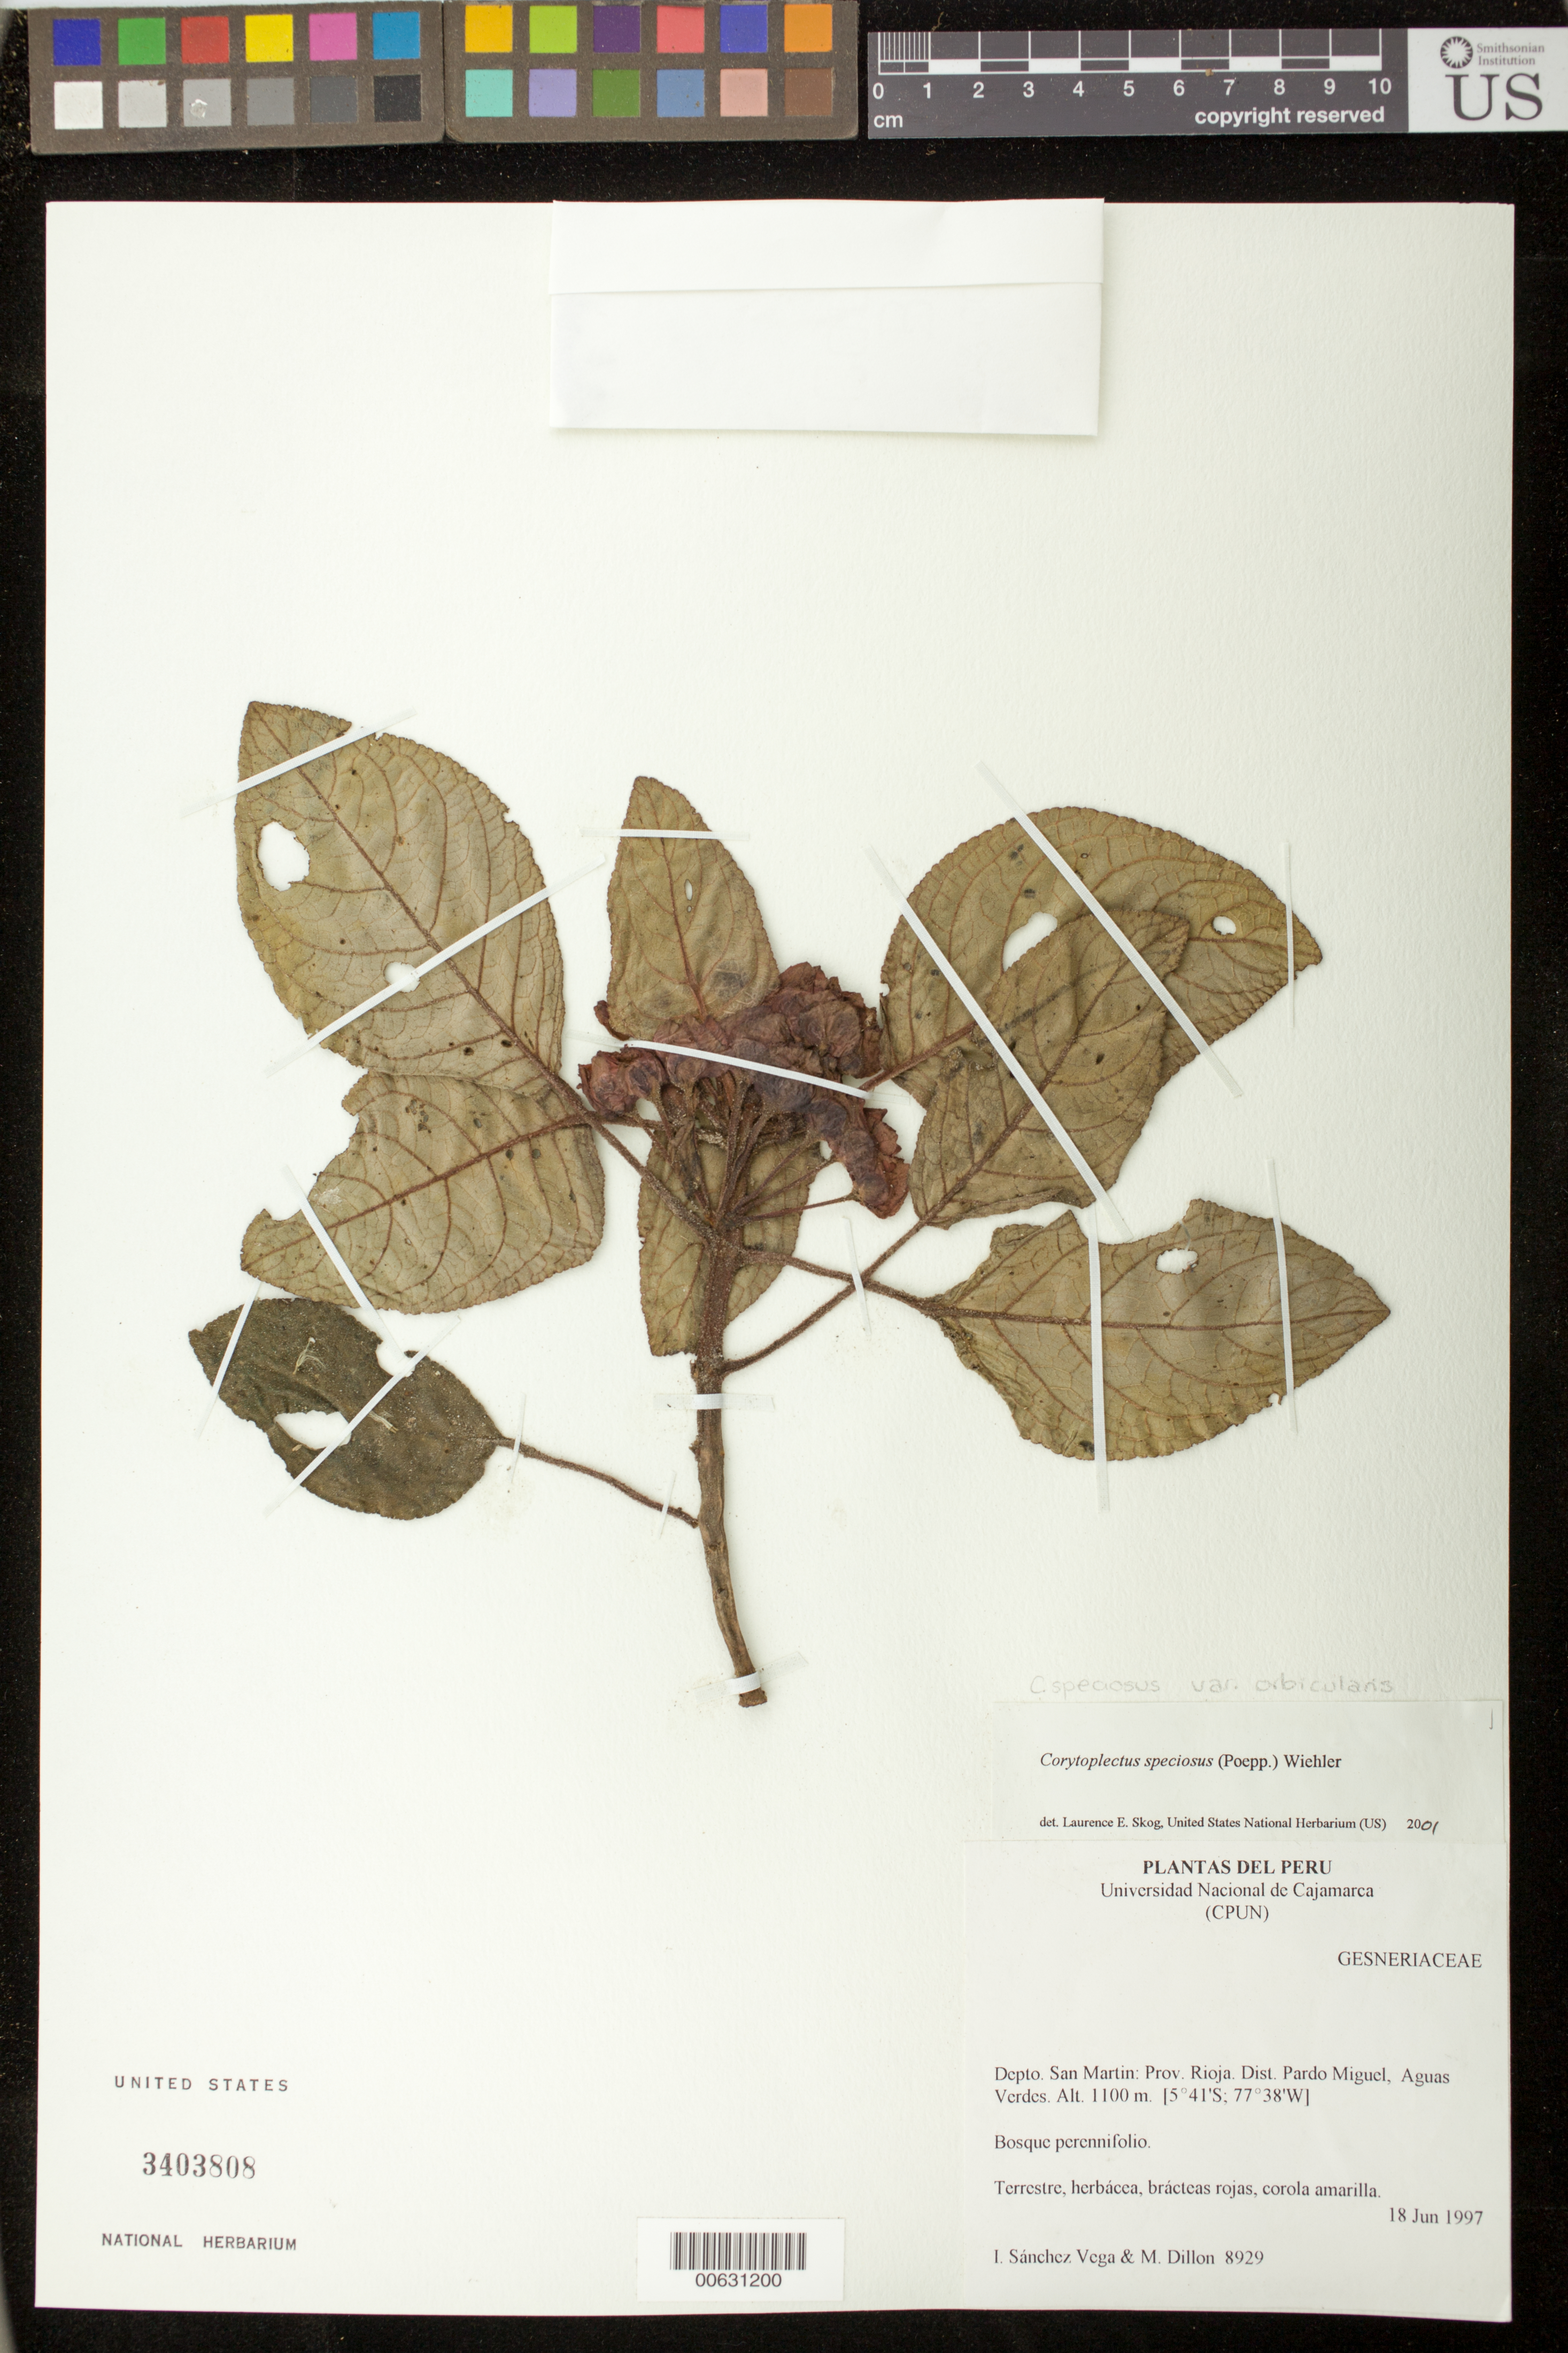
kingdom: Plantae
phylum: Tracheophyta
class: Magnoliopsida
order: Lamiales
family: Gesneriaceae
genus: Corytoplectus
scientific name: Corytoplectus speciosus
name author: (Poepp.) Wiehler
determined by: Skog, Laurence E.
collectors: I. M. Sánchez Vega & M. O. Dillon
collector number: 8929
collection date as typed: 18 Jun 1997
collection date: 1997-06-18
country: Peru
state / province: San Martín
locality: Prov. Rioja, Dist. Pardo Miguel, Aguas Verdes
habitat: Bosque perennifolio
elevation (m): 1100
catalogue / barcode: US 3403808